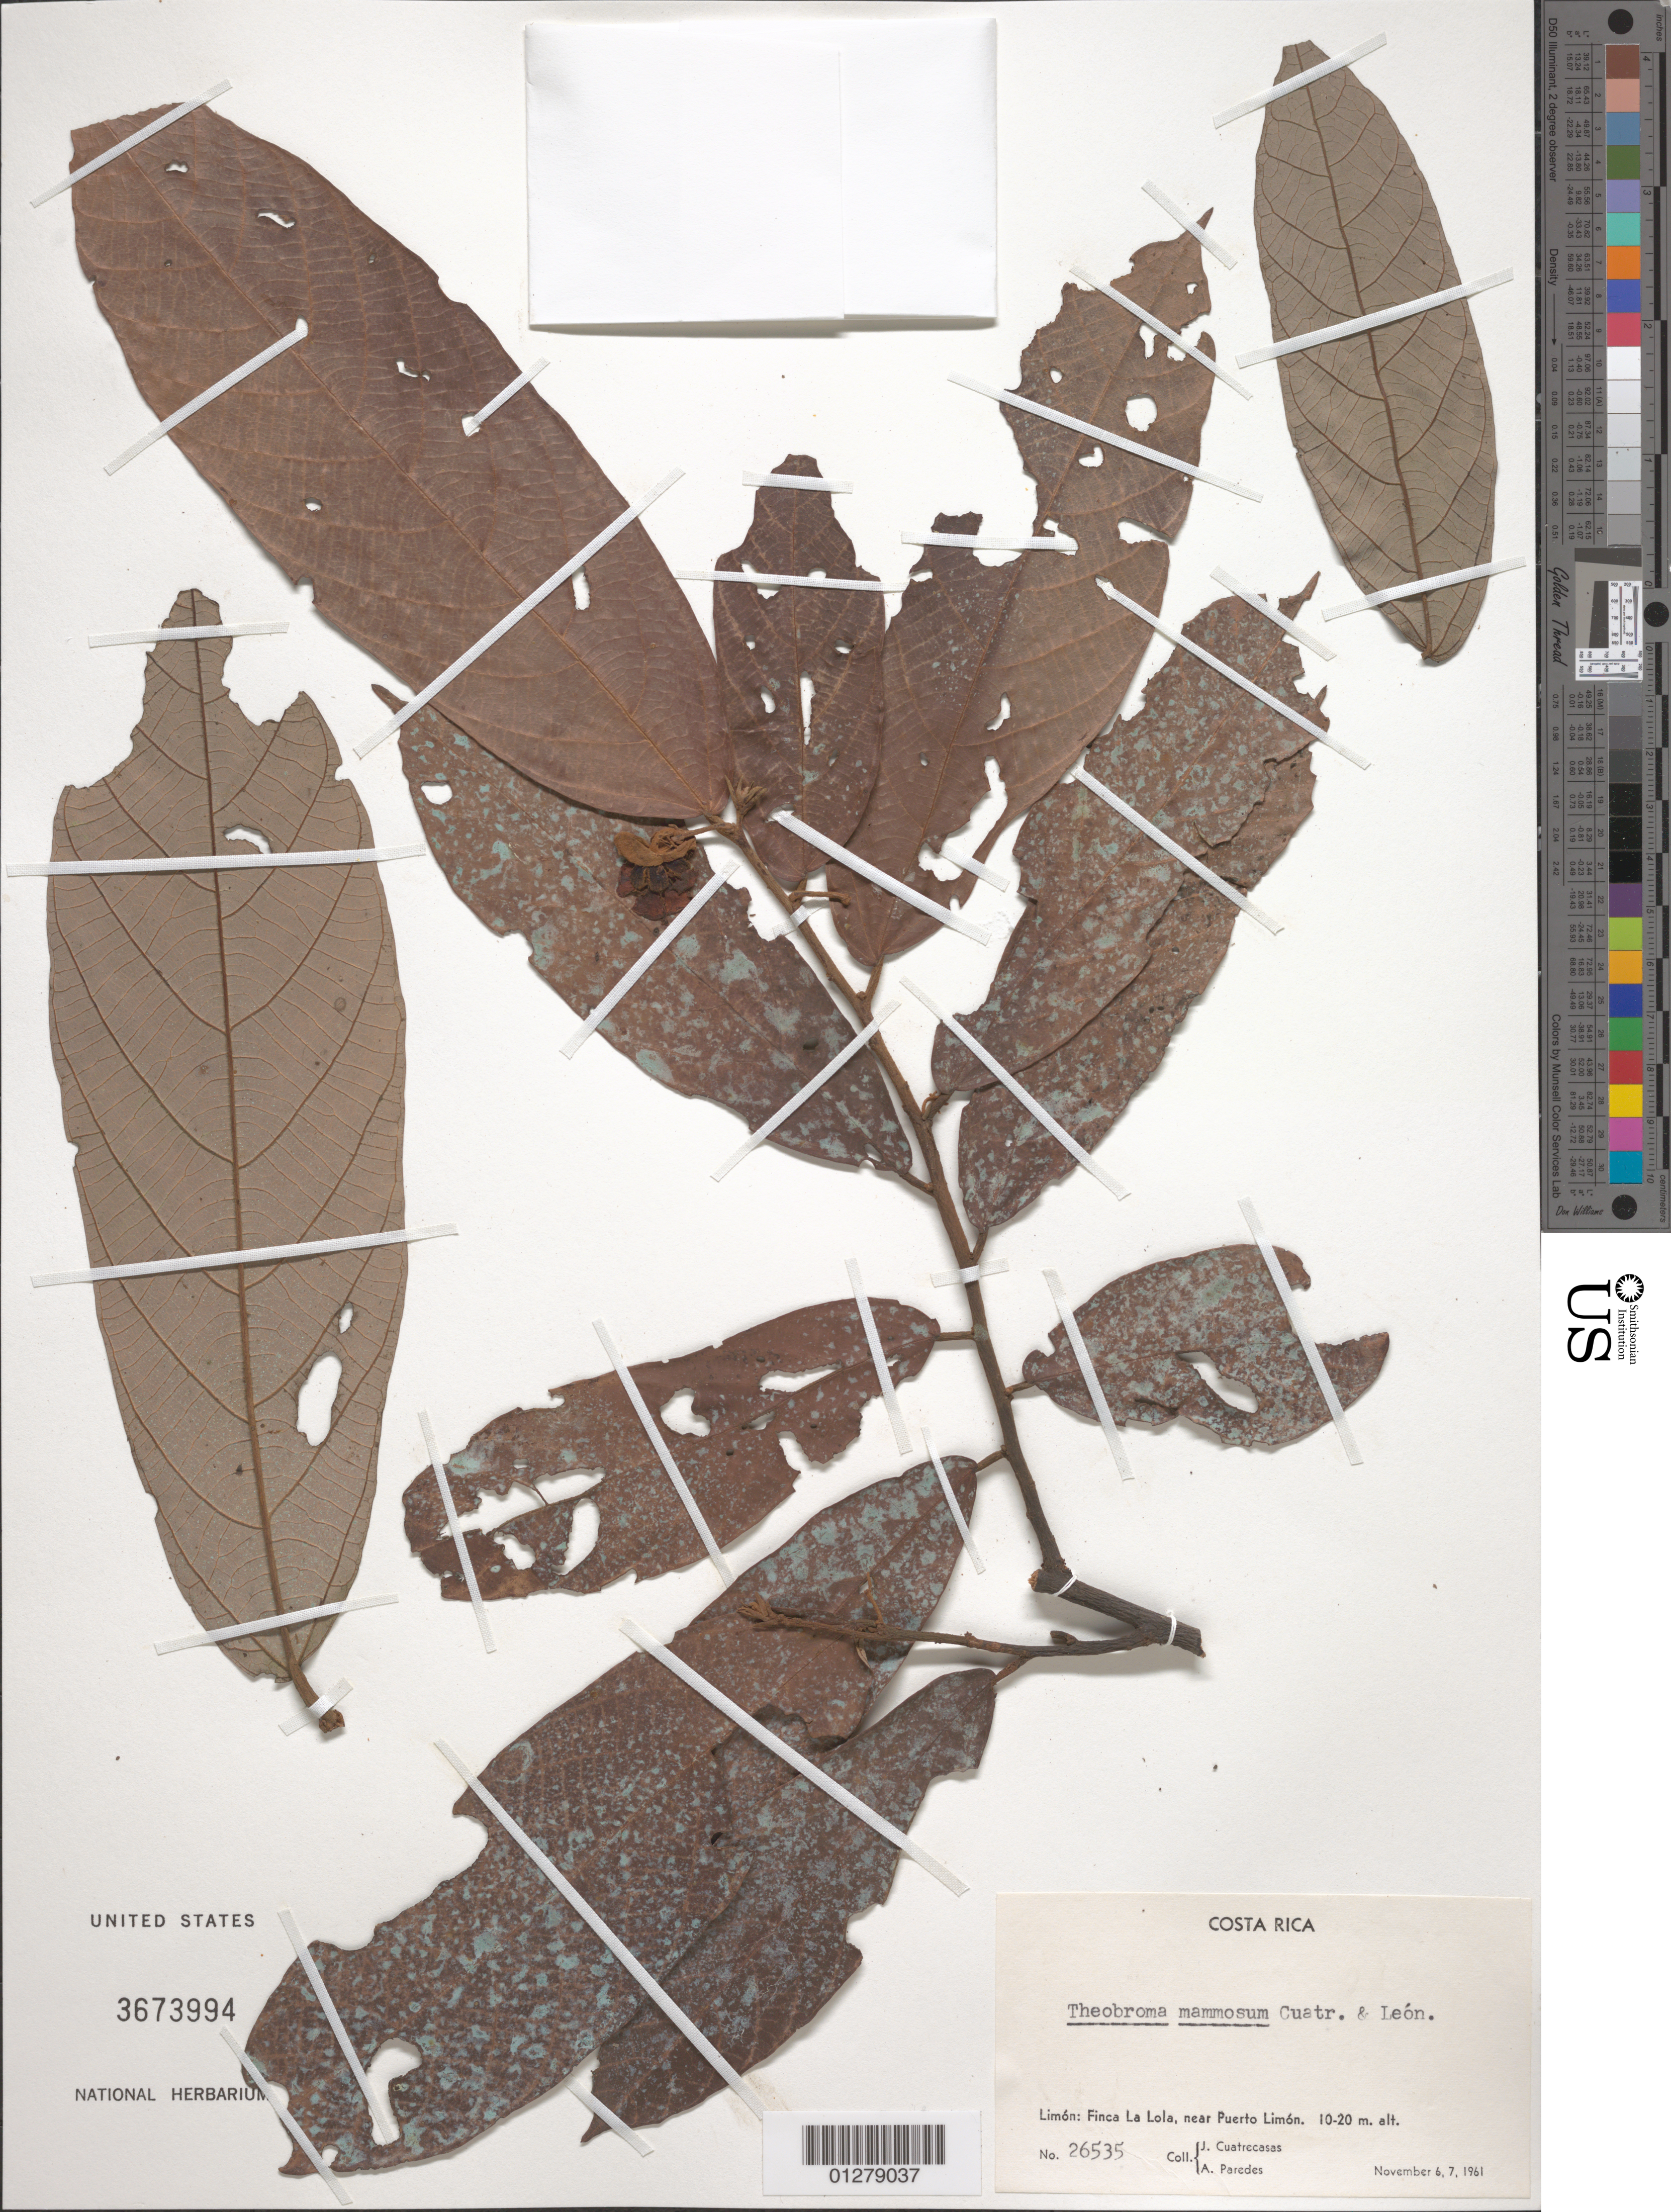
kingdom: Plantae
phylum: Tracheophyta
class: Magnoliopsida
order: Malvales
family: Malvaceae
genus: Theobroma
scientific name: Theobroma angustifolium f. mammosum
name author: (Cuatrec. & J. León) Colli-Silva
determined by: Dorr, L. J., (BOT), Smithsonian Institution - National Museum of Natural History (UNITED STATES)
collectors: J. Cuatrecasas & A. Paredes C.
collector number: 26535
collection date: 1961-11-06/1961-11-07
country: Costa Rica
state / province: Limon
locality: Finca La Lola, near Puerto Limon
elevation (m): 10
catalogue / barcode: US 3673994